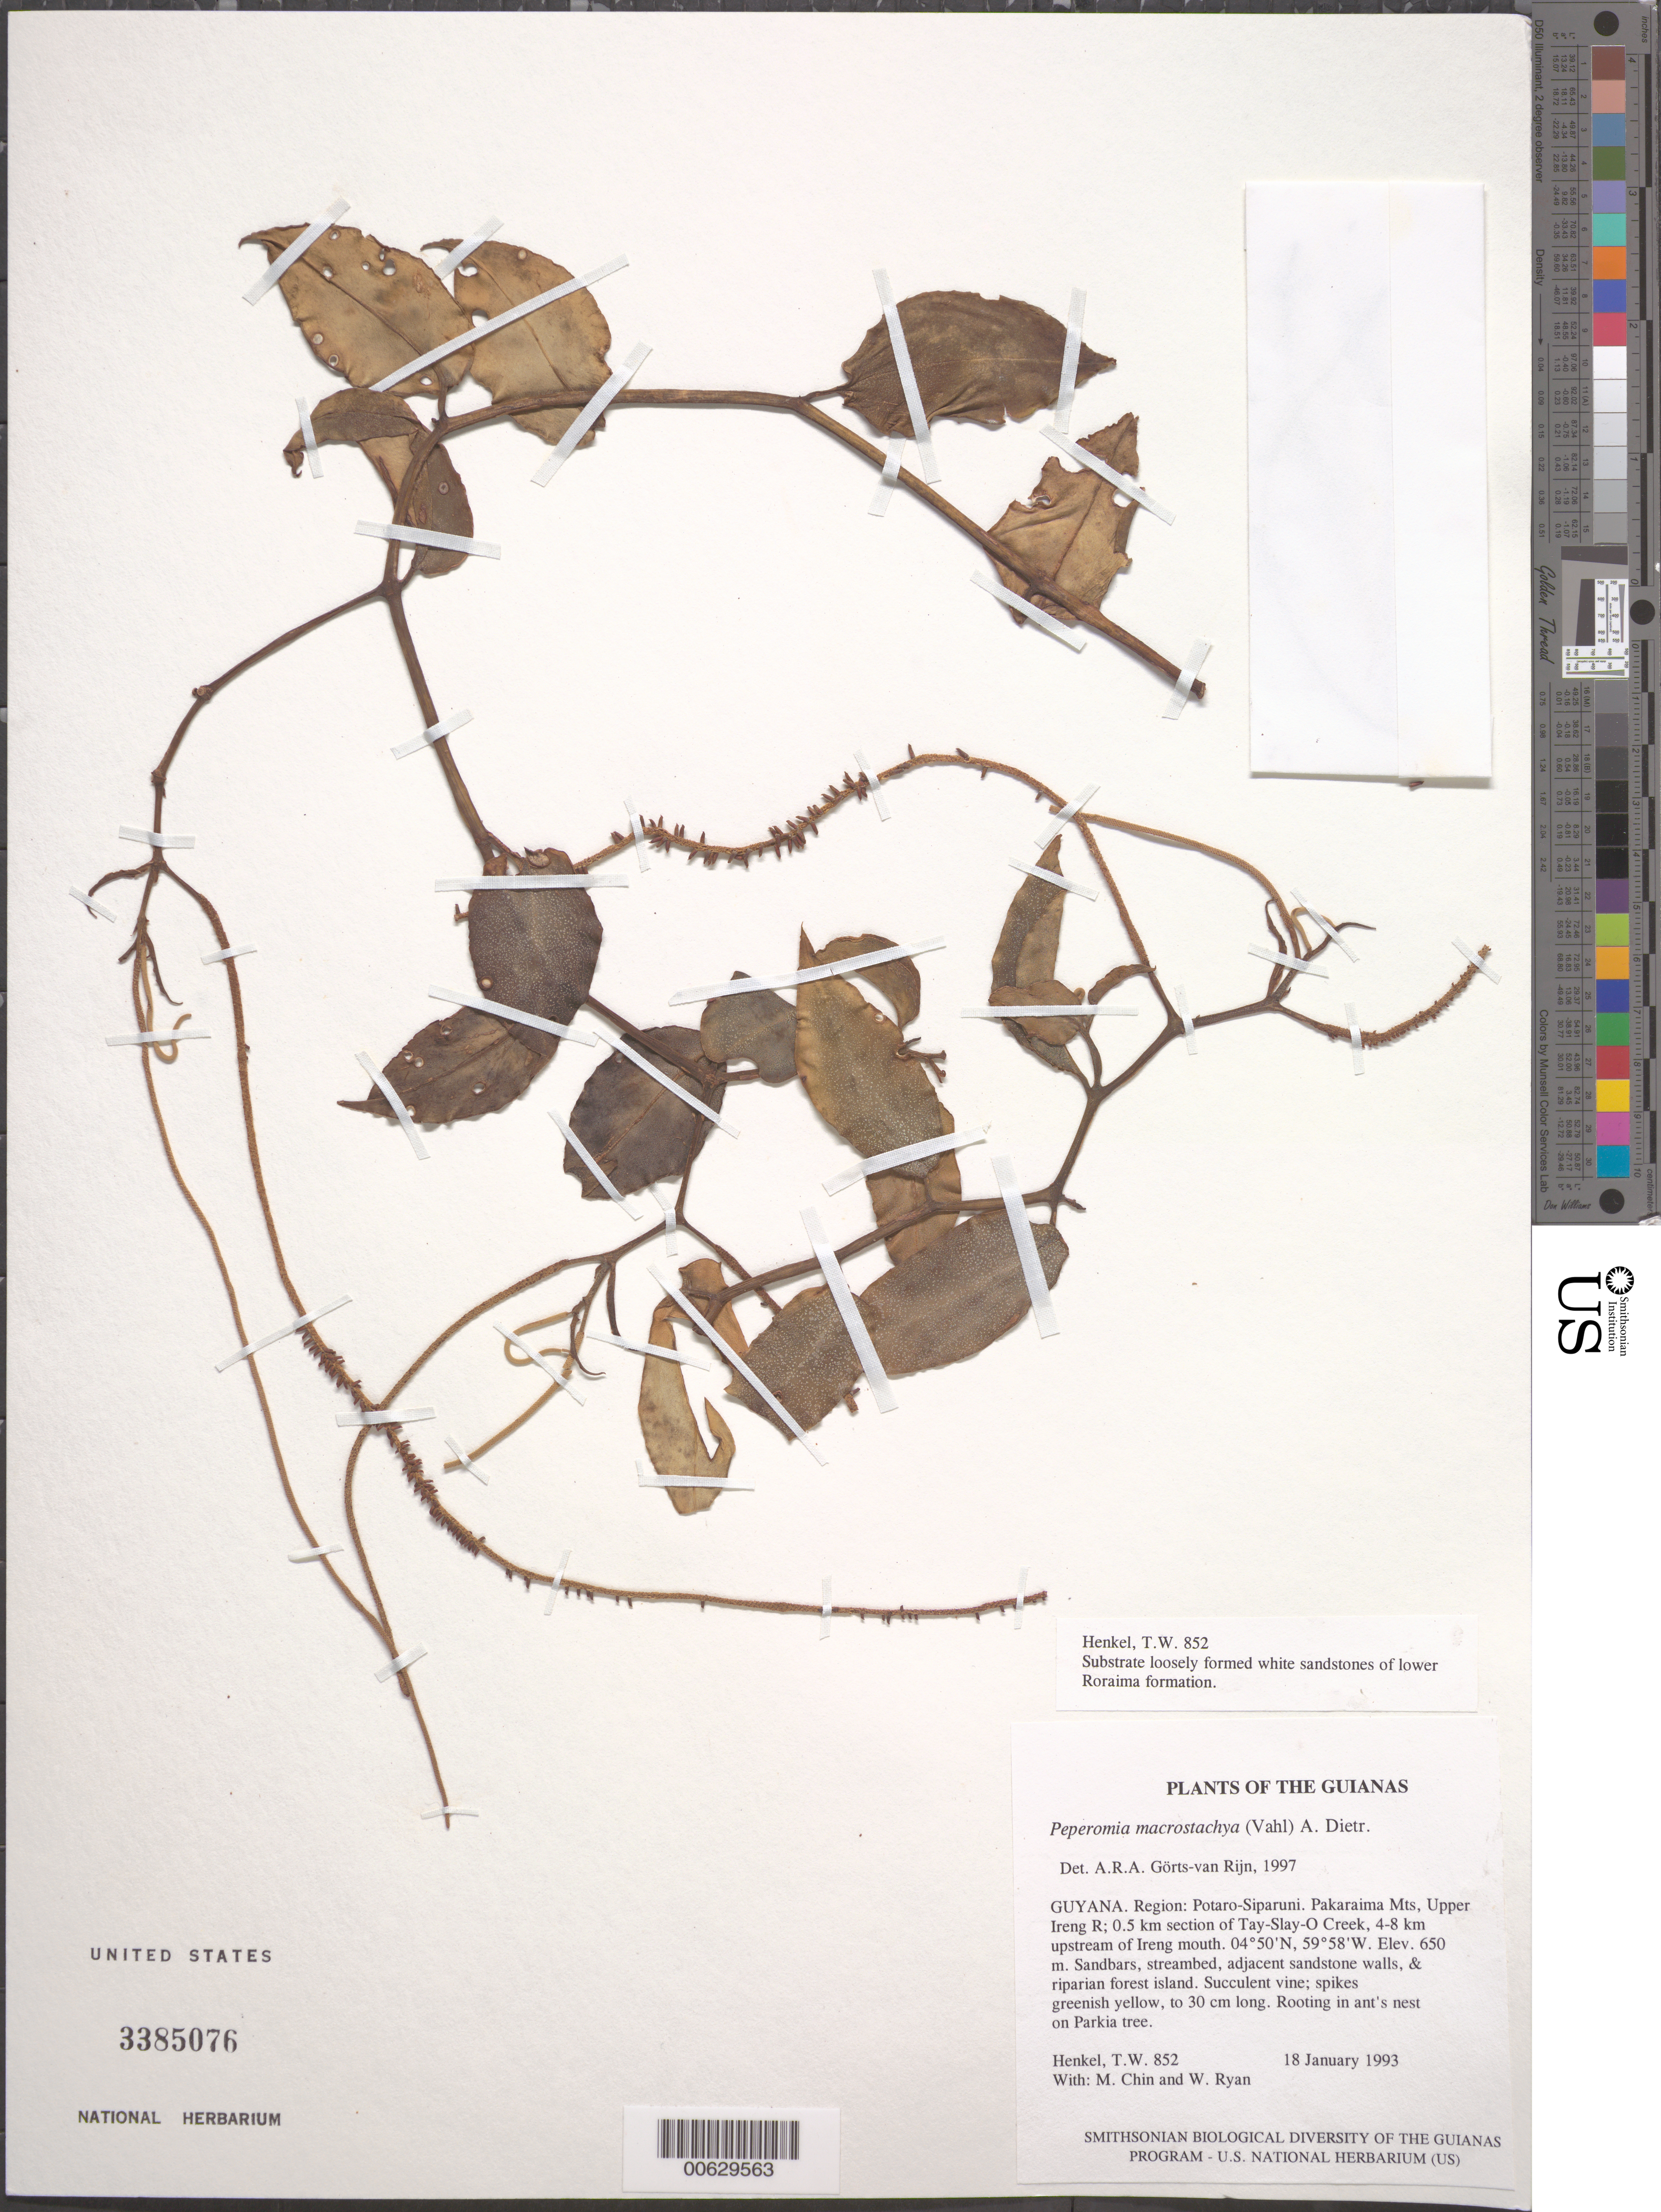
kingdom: Plantae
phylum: Tracheophyta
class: Magnoliopsida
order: Piperales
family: Piperaceae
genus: Peperomia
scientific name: Peperomia macrostachya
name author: (Vahl) A. Dietr.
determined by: Görts-van Rijn, A. R. A.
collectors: T. Henkel, M. Chin & W. Ryan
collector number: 852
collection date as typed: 18 January 1993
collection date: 1993-01-18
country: Guyana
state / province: Potaro-Siparuni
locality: Pakaraima Mts, Upper Ireng R; 0.5 km section of Tay-Slay-O Creek, 4-8 km upstream of Ireng mouth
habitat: Sandbars, streambed, adjacent sandstone walls, & riparian forest island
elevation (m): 650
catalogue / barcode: US 3385076